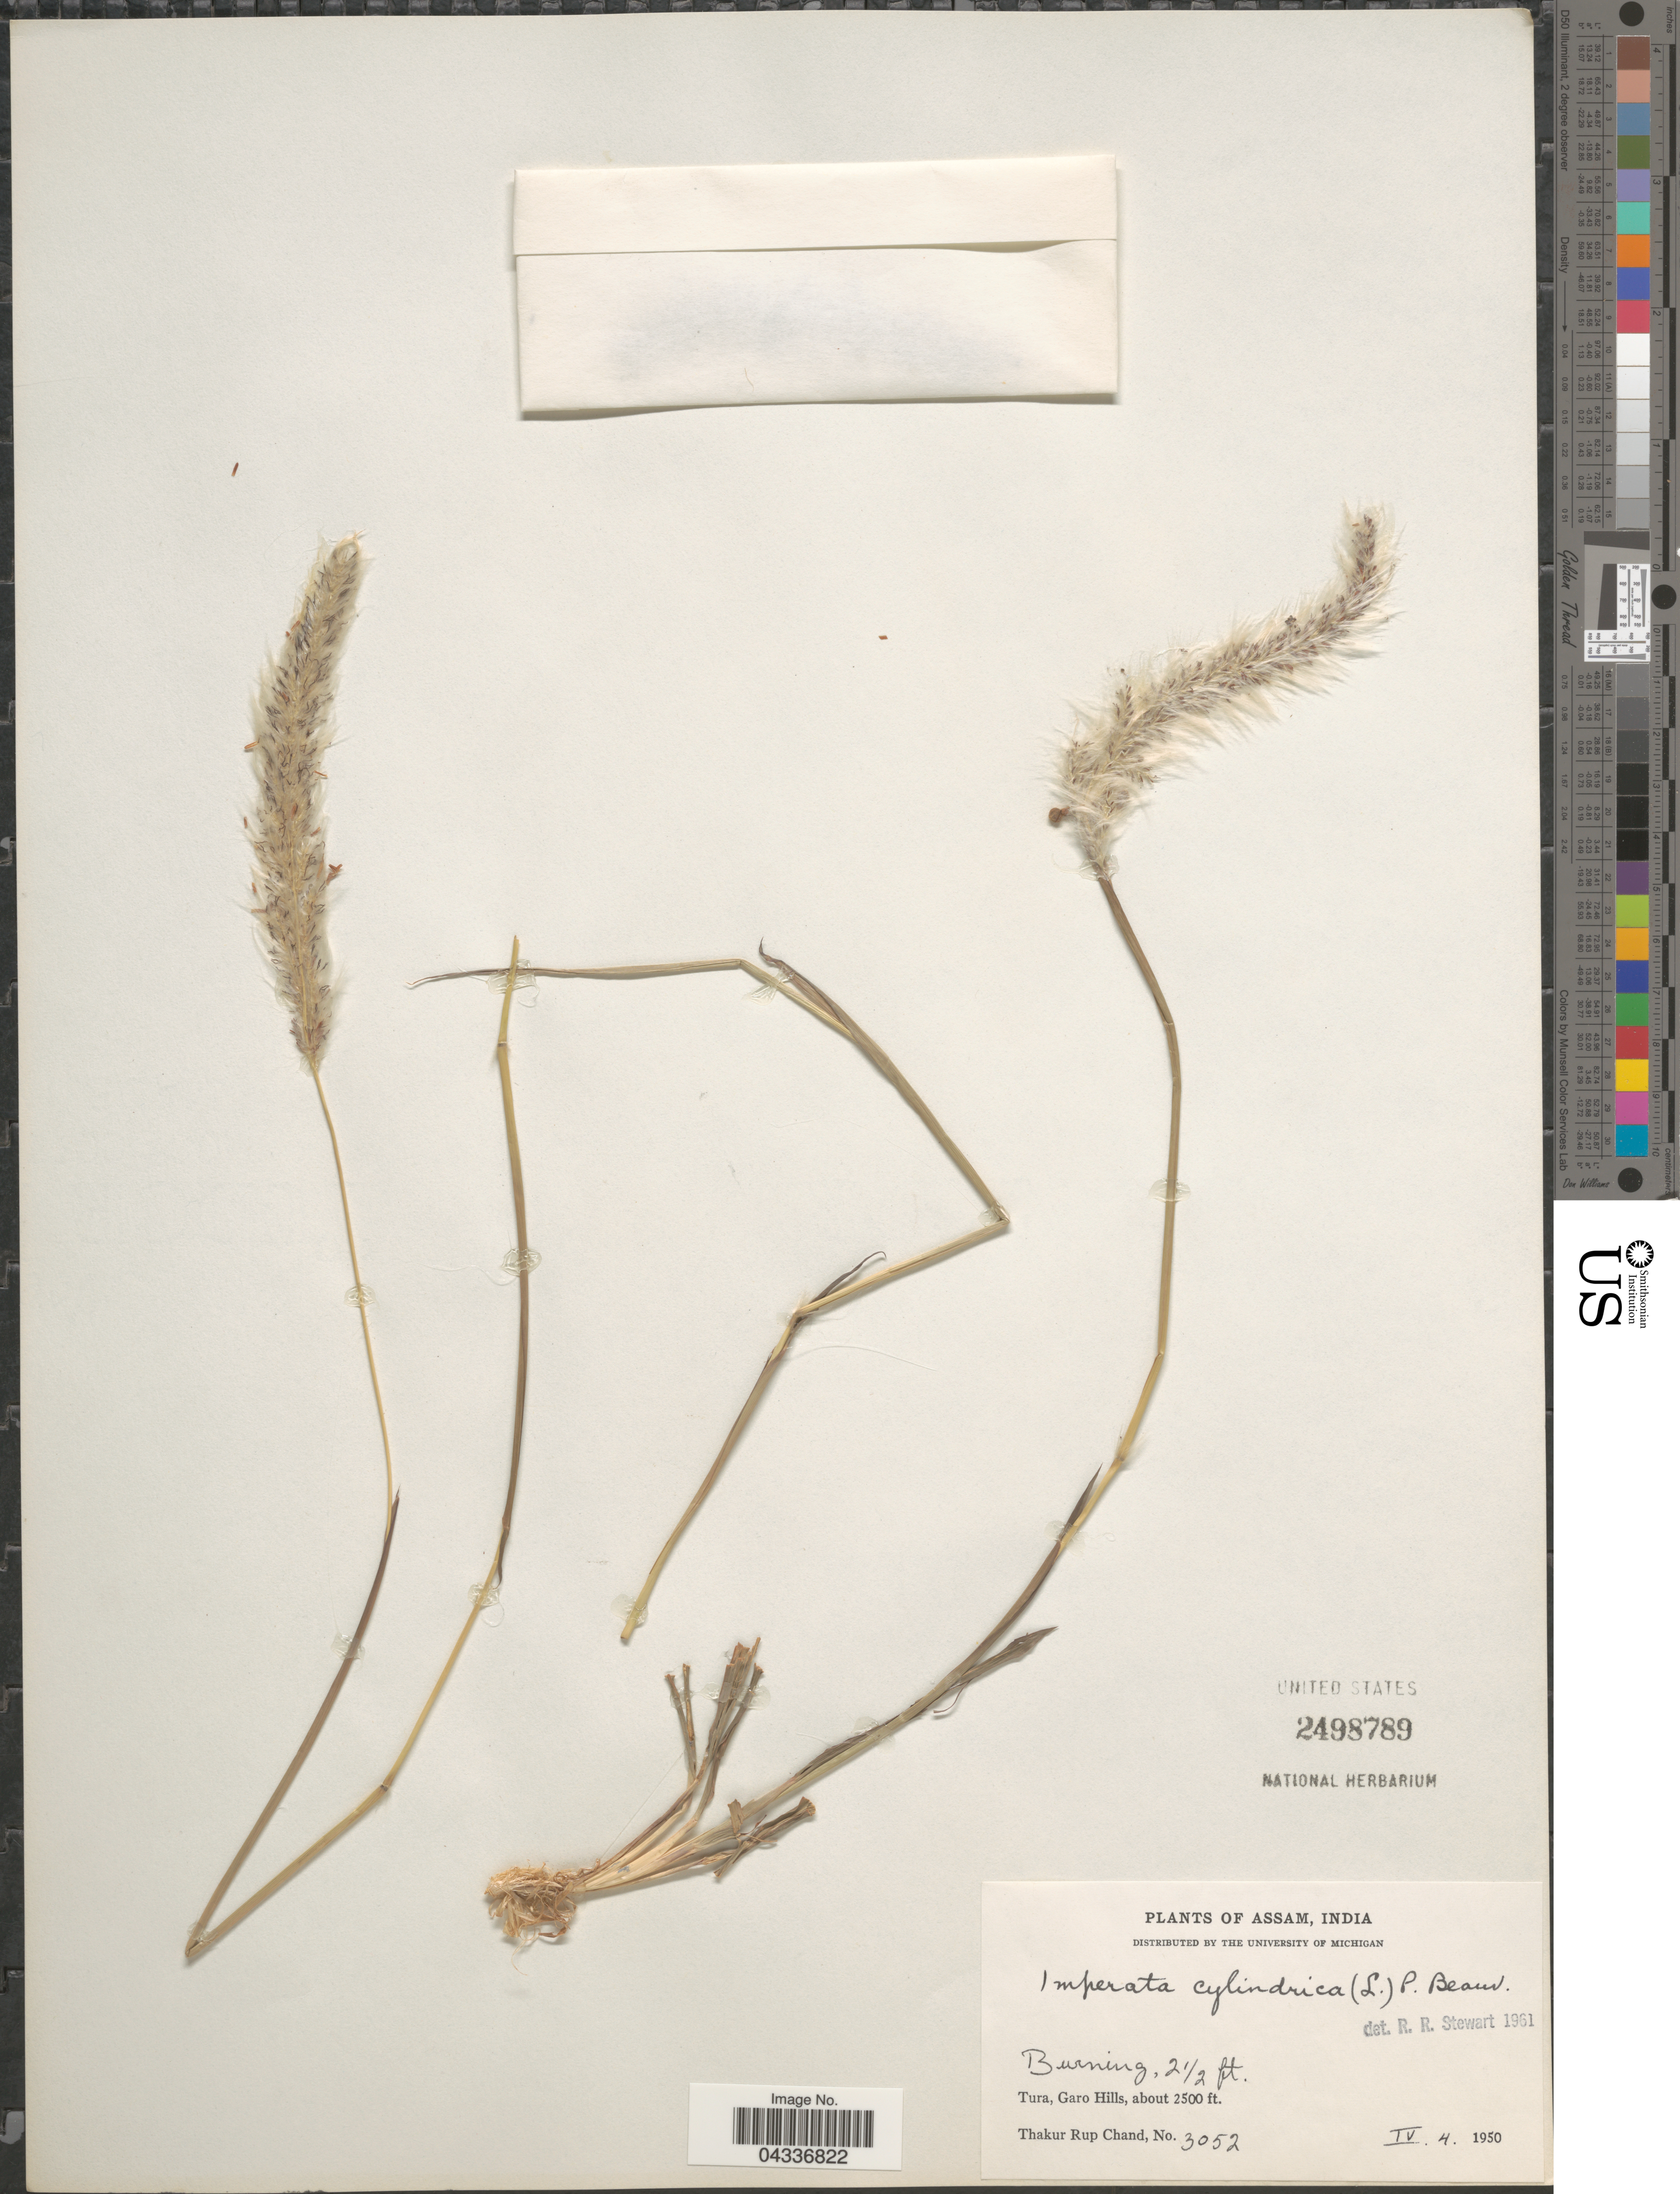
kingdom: Plantae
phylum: Tracheophyta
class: Liliopsida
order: Poales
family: Poaceae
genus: Imperata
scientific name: Imperata cylindrica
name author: (L.) P. Beauv.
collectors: T. R. Chand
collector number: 3052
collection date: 1950-04-04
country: India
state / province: Meghalaya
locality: Tura, Garo Hills.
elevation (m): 762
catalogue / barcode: US 2498789